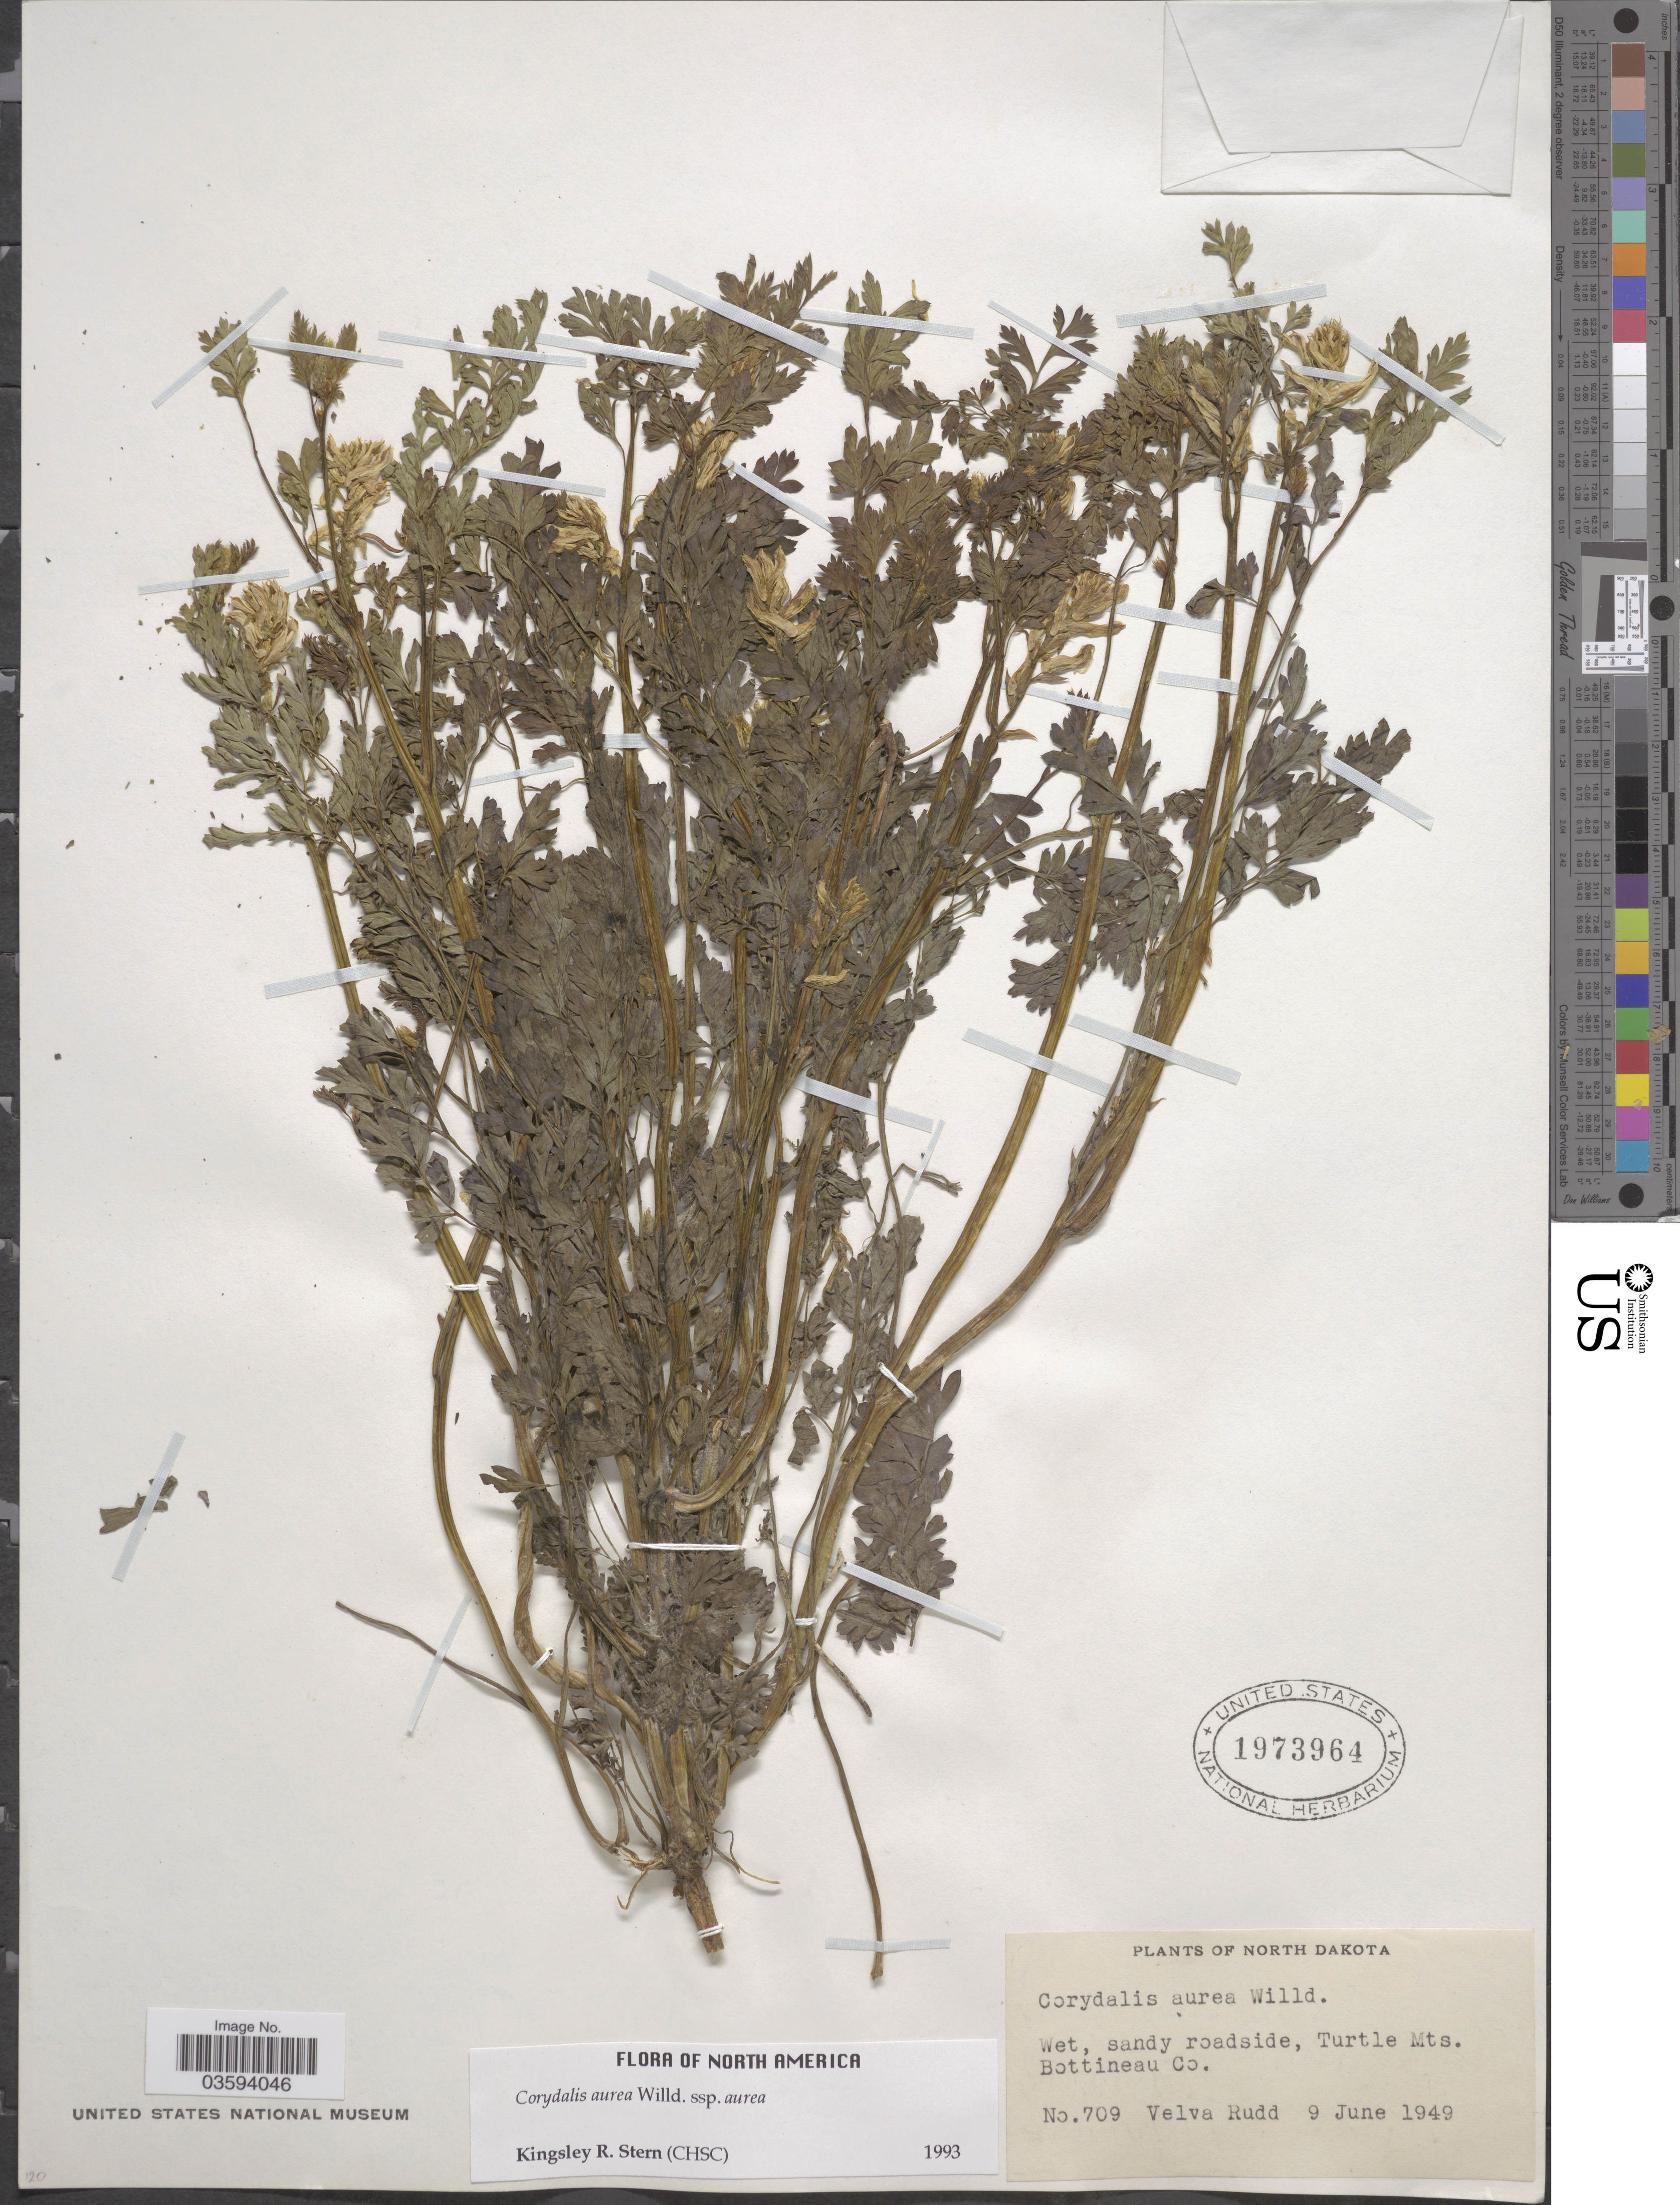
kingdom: Plantae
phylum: Tracheophyta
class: Magnoliopsida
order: Ranunculales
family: Papaveraceae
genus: Corydalis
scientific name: Corydalis aurea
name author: Willd.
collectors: V. E. Rudd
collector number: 709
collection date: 1949-06-09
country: United States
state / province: North Dakota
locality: Wet, sandy roadside, Turtle Mts. Bottineau Co.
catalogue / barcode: US 1973964